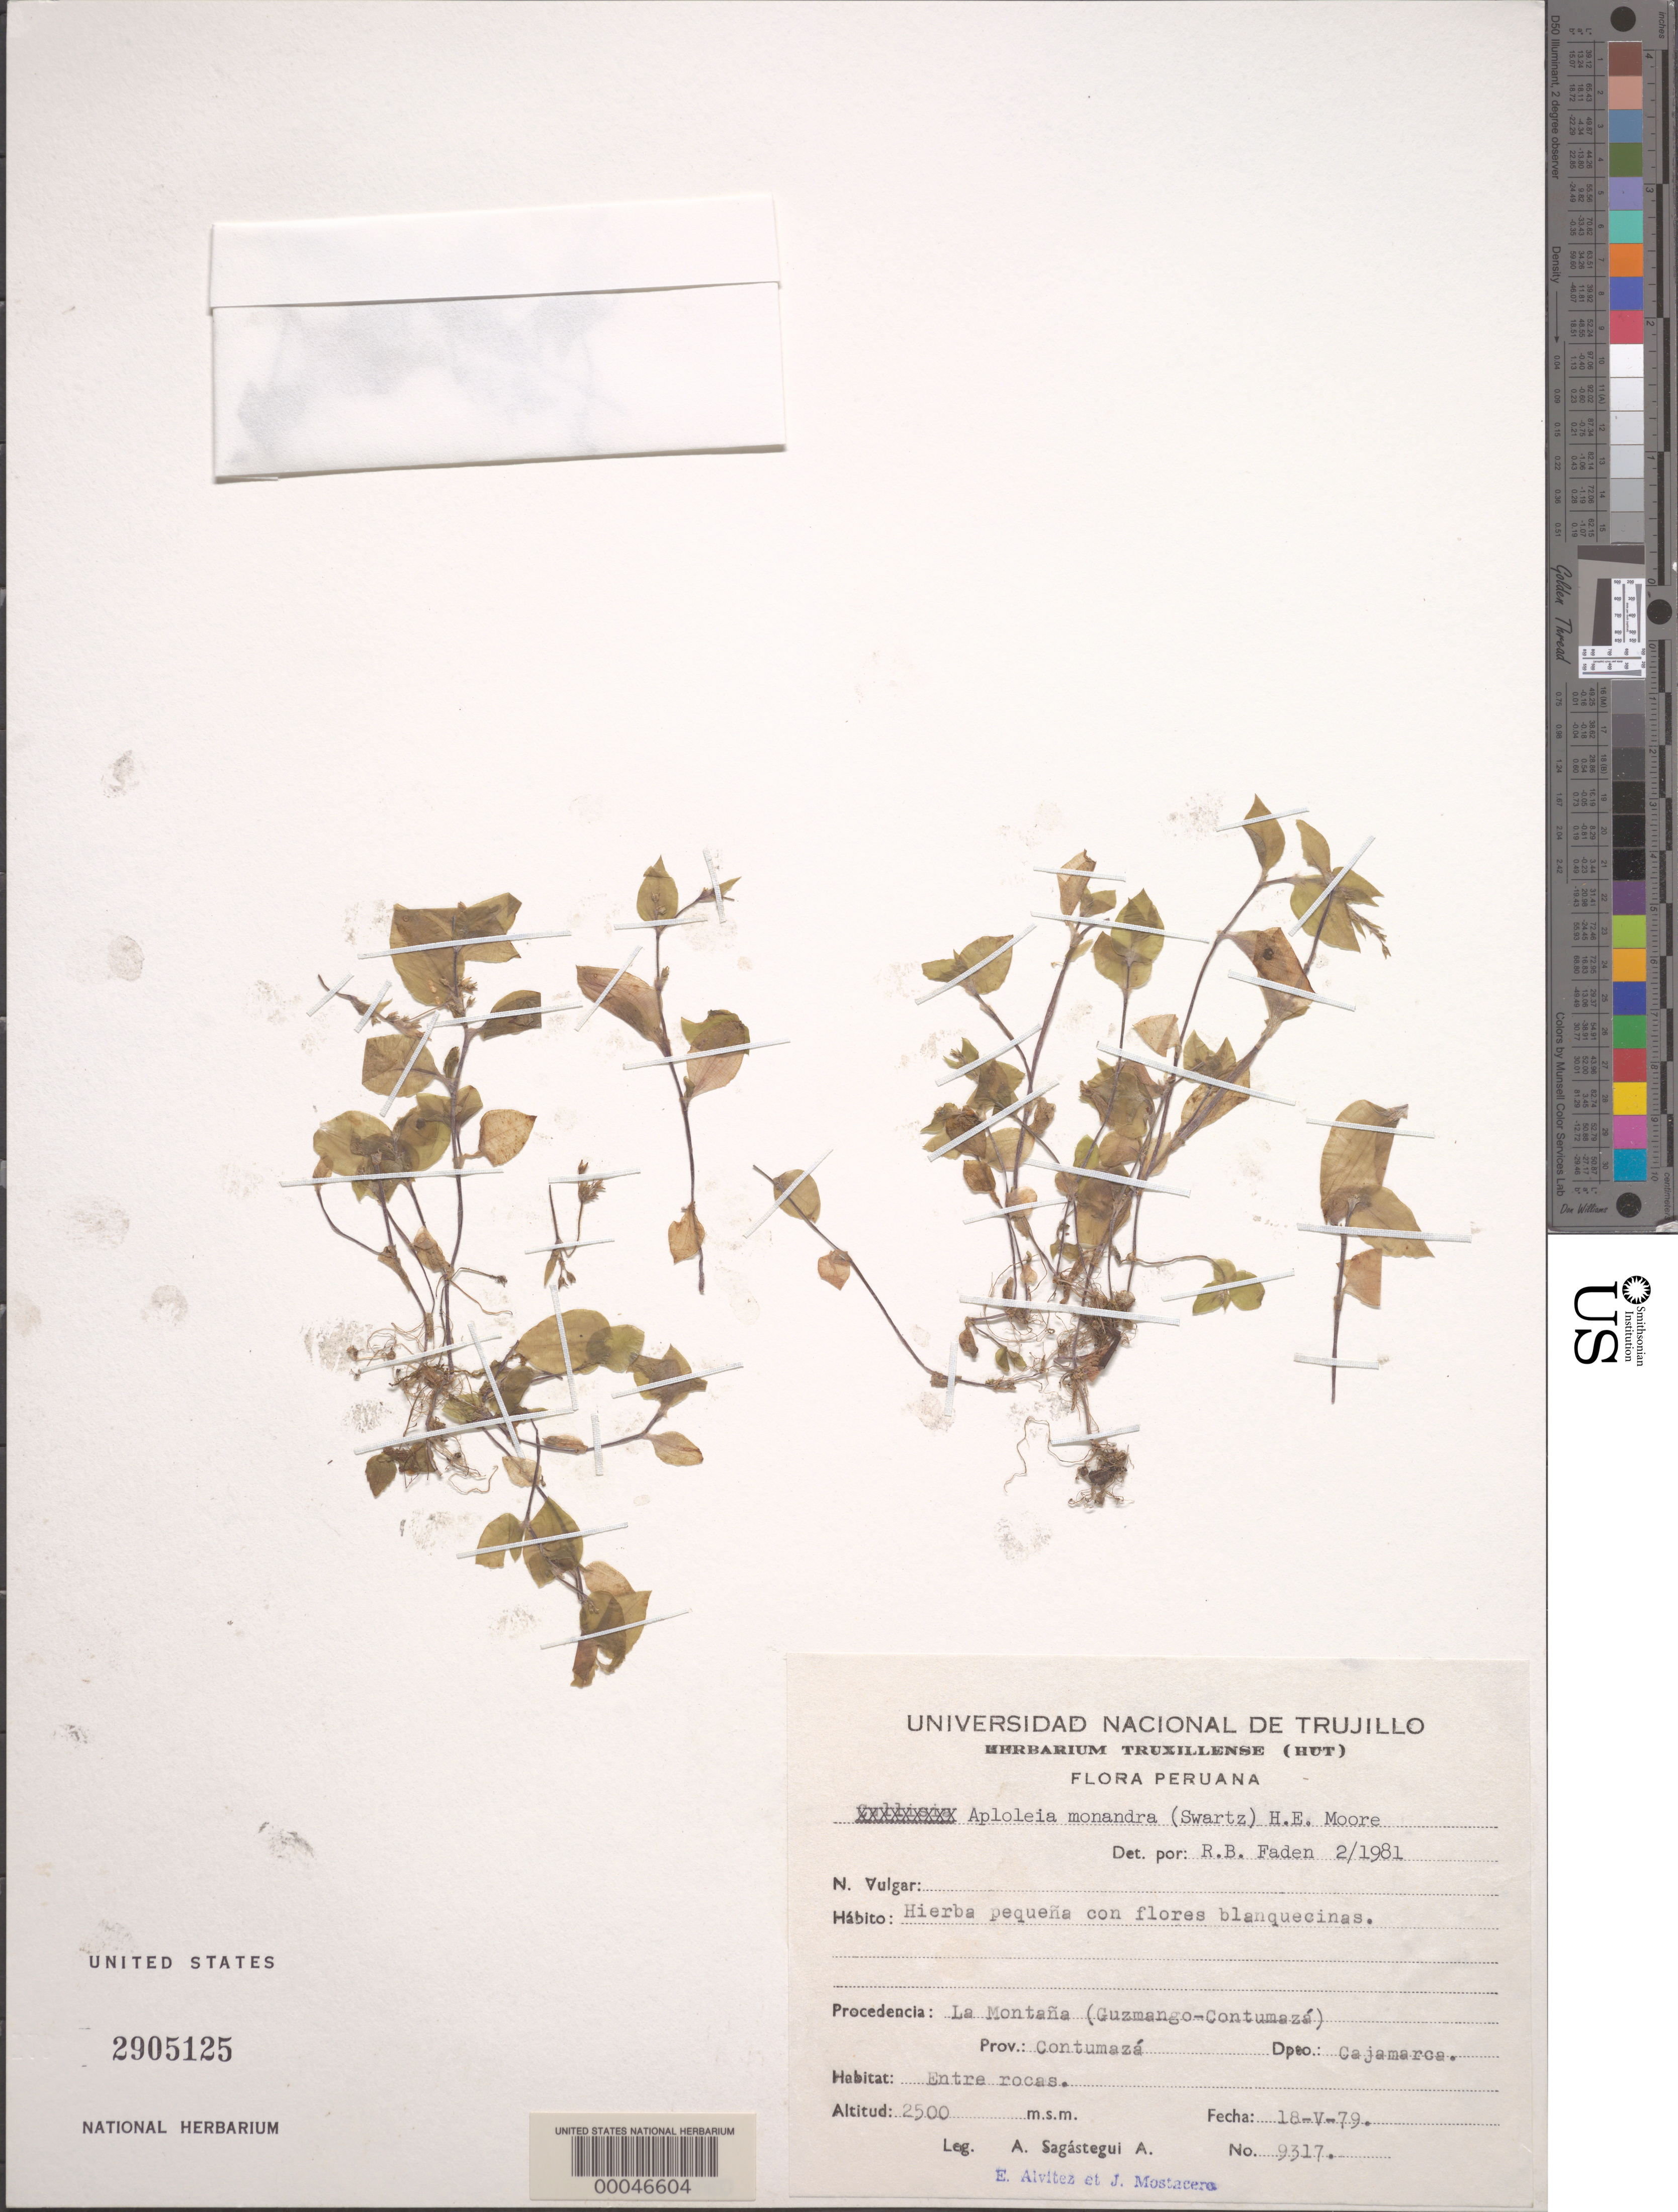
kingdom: Plantae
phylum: Tracheophyta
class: Liliopsida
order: Commelinales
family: Commelinaceae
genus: Callisia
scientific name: Callisia monandra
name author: (Sw.) Schult. & Schult. f.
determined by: Faden, Robert B., (US), Smithsonian Institution - National Museum of Natural History (UNITED STATES)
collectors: A. Sagástegui A.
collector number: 9317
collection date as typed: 18 May 1979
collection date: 1979-05-18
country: Peru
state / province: Cajamarca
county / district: Contumazá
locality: La Montaña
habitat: Between rocks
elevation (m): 2500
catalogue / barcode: US 2905125